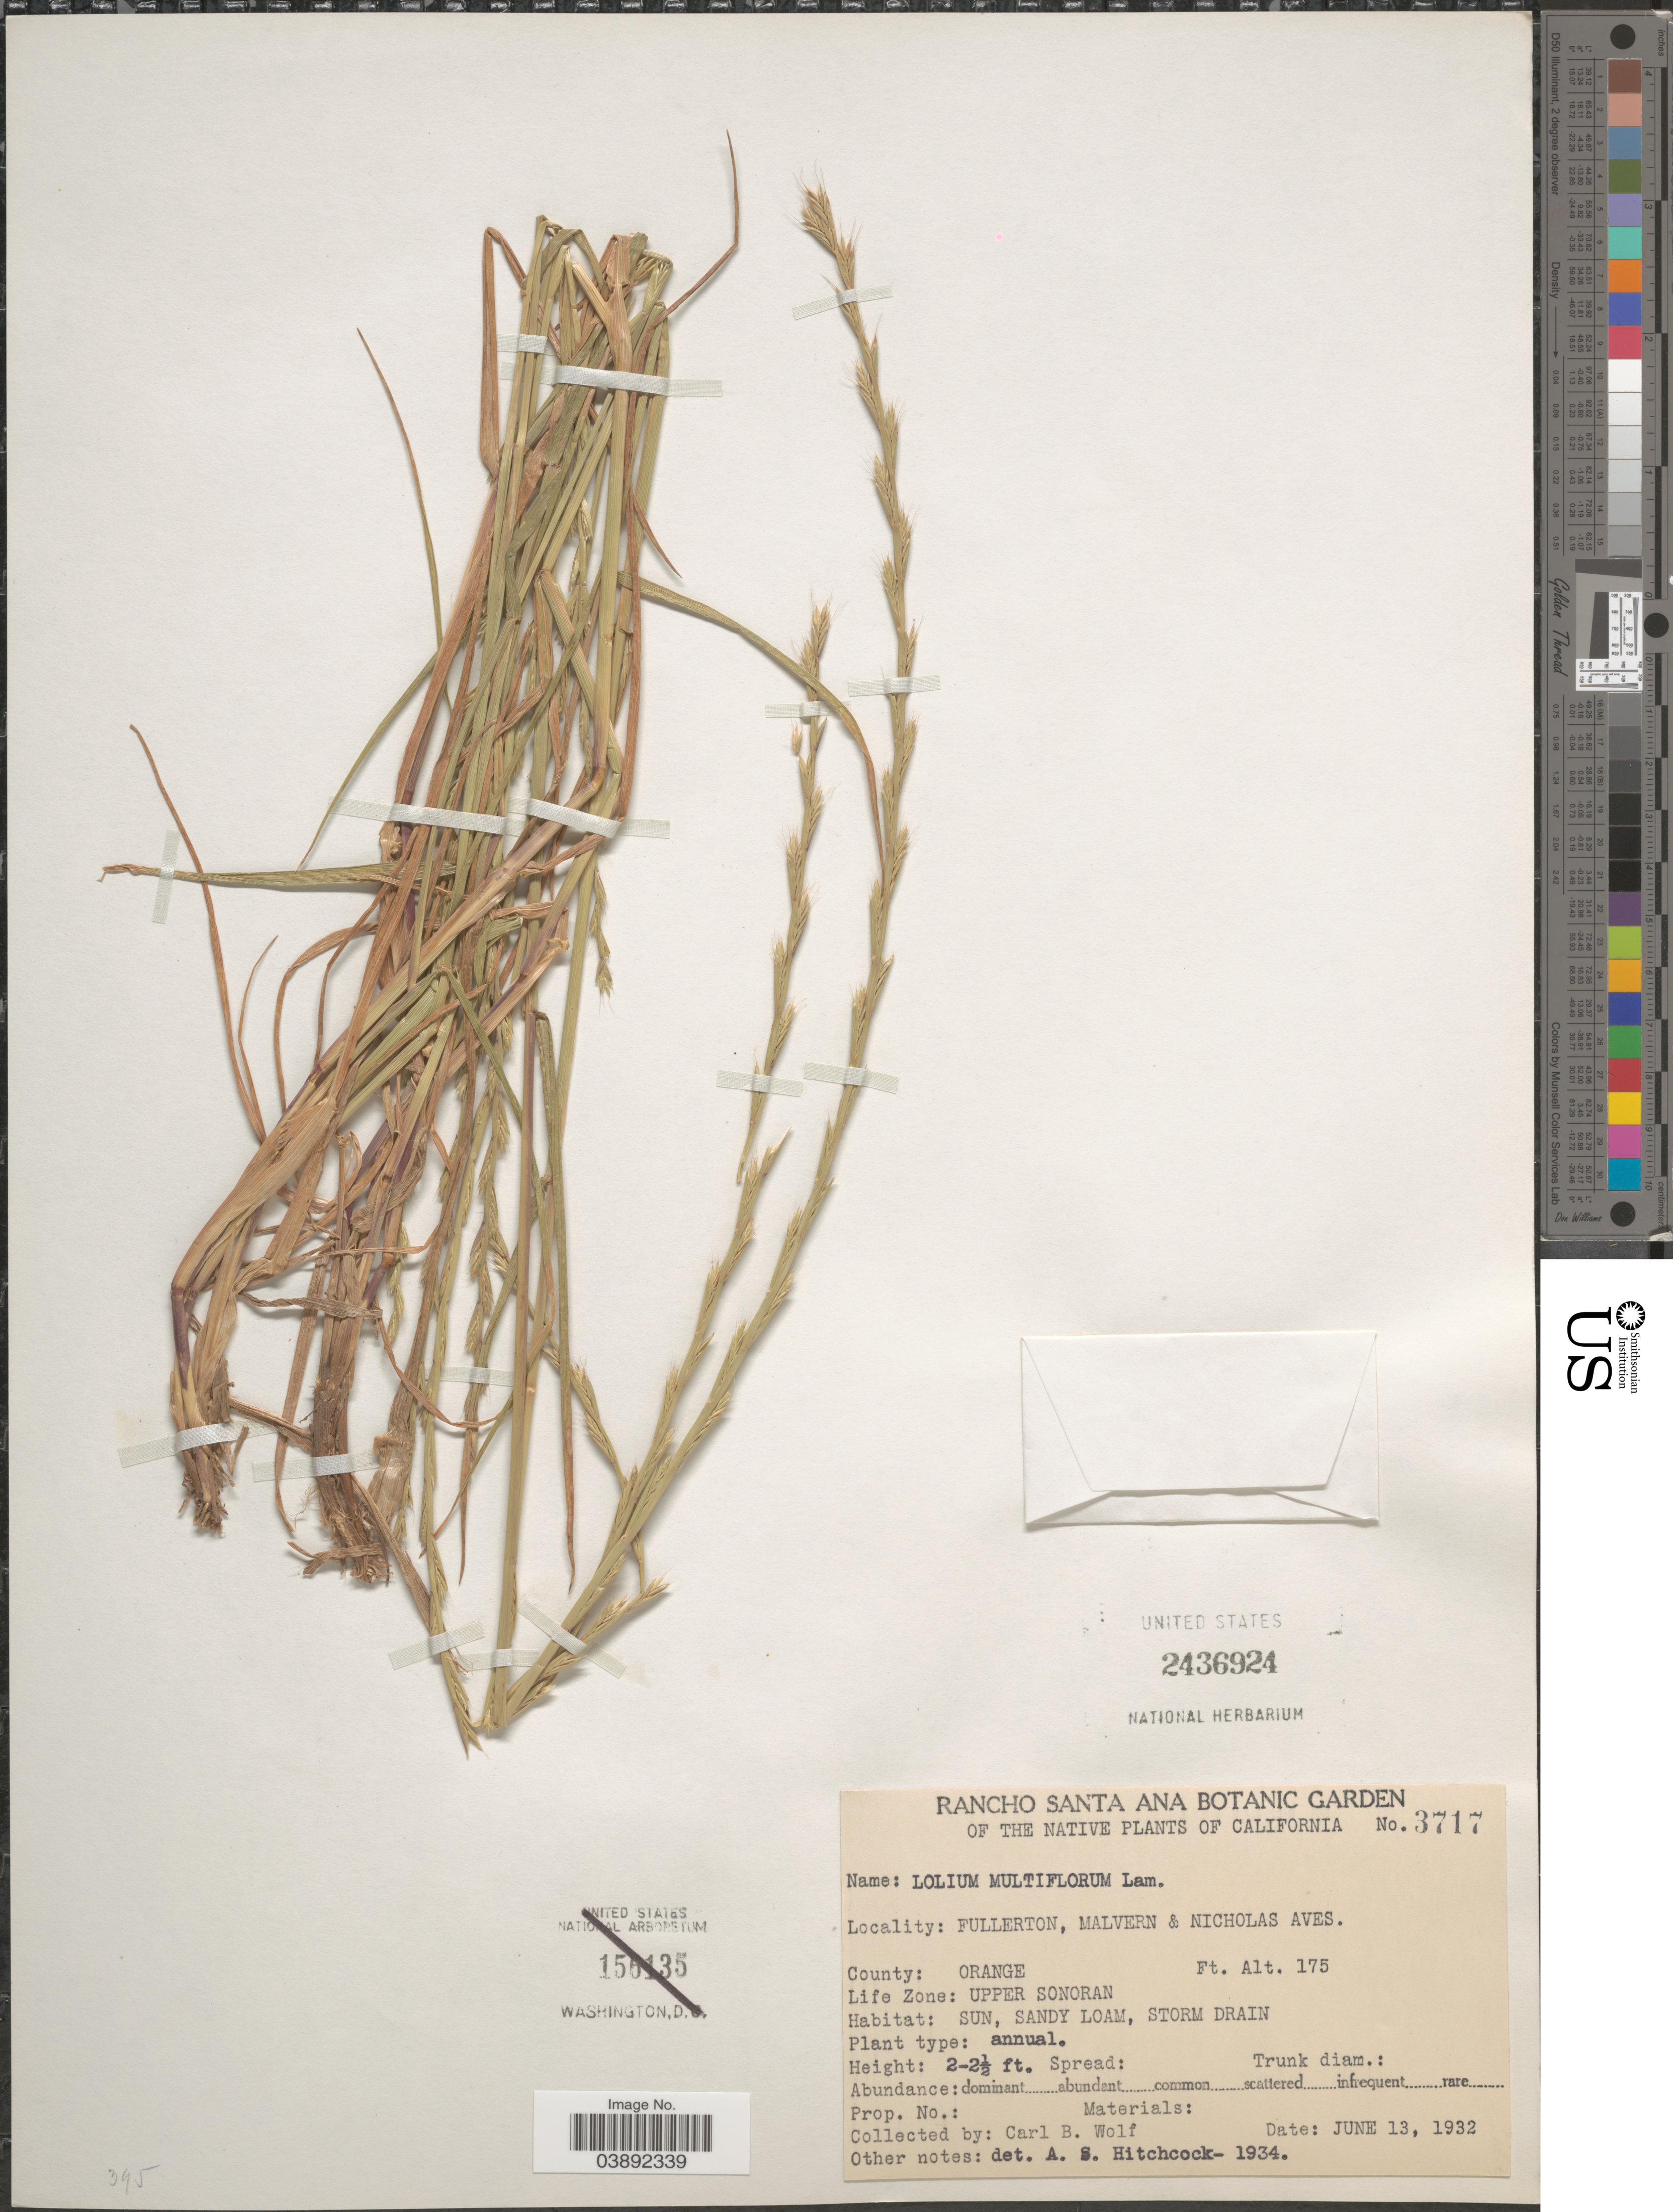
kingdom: Plantae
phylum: Tracheophyta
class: Liliopsida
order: Poales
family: Poaceae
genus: Lolium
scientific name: Lolium multiflorum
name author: Lam.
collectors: C. B. Wolf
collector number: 3717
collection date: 1932-06-13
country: United States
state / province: California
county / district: Orange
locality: Fullerton, Malvern & Nicholas Aves. County: Orange. Life Zone: Upper Sonoran.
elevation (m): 53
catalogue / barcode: US 2436924